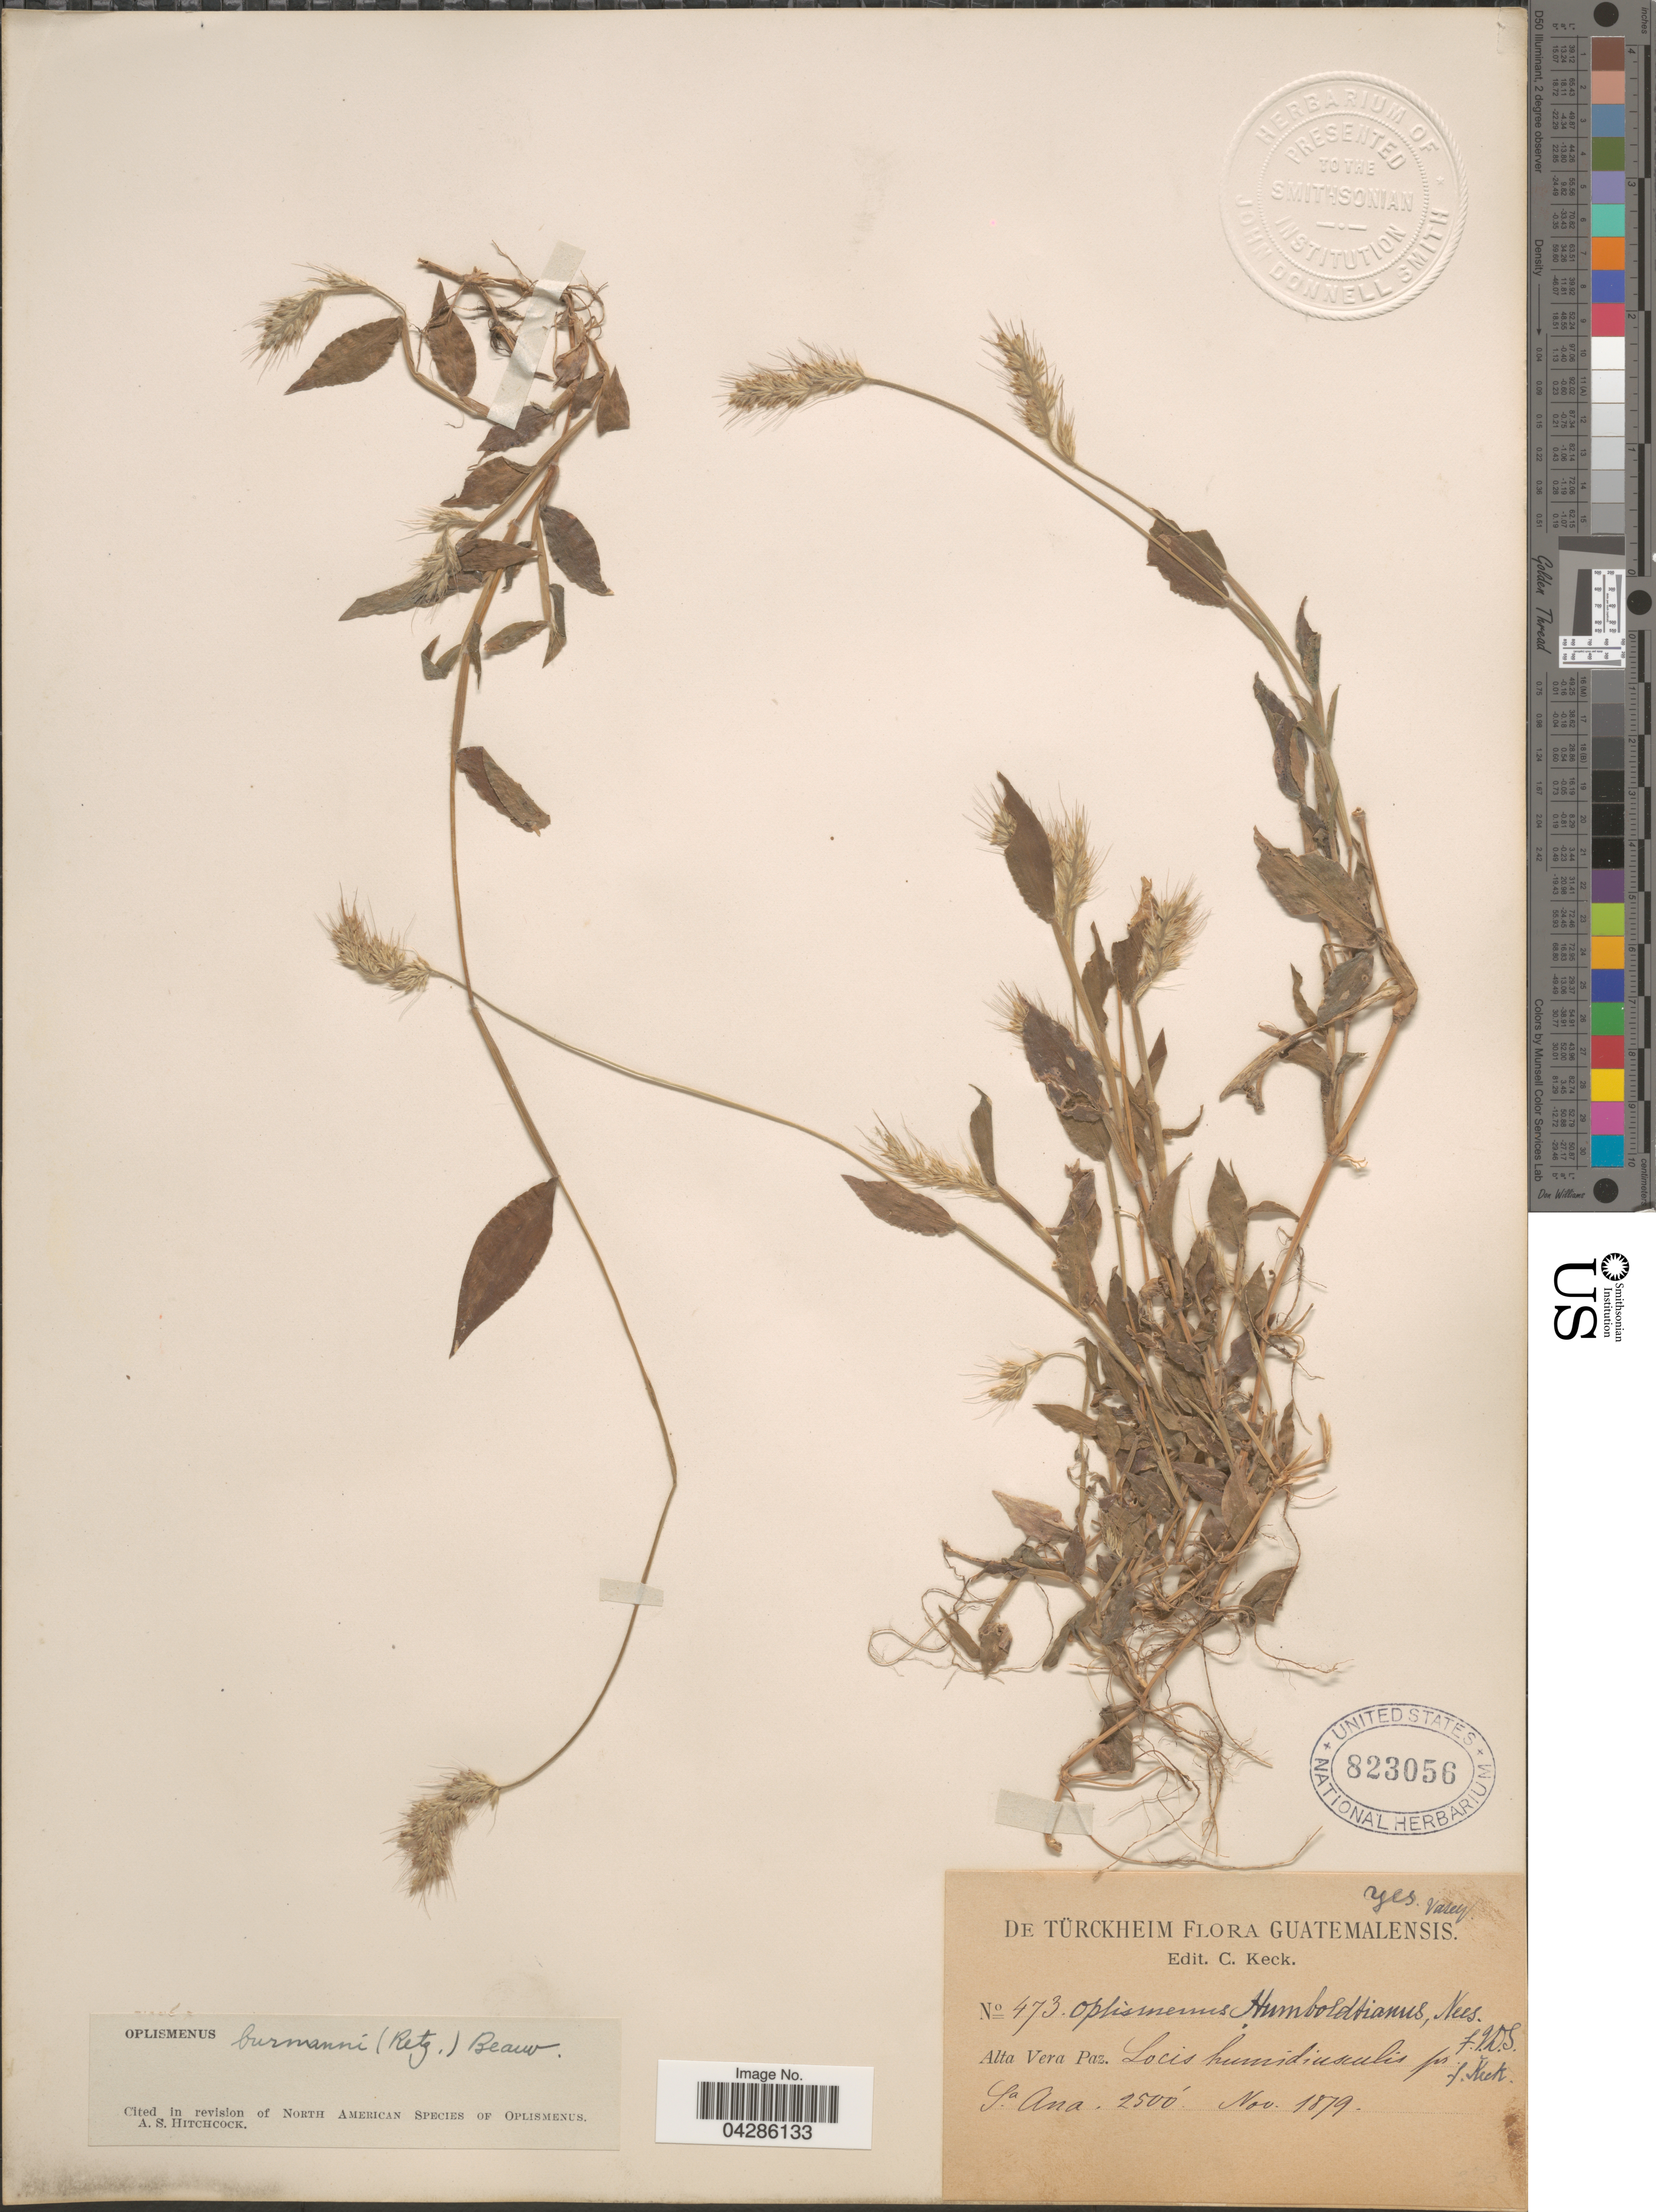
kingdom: Plantae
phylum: Tracheophyta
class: Liliopsida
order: Poales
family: Poaceae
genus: Oplismenus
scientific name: Oplismenus burmannii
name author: (Retz.) P. Beauv.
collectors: -. De Türckheim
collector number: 473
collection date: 1879-11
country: Guatemala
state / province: Alta Verapaz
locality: Alta Vera Paz.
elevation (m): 762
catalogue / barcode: US 823056